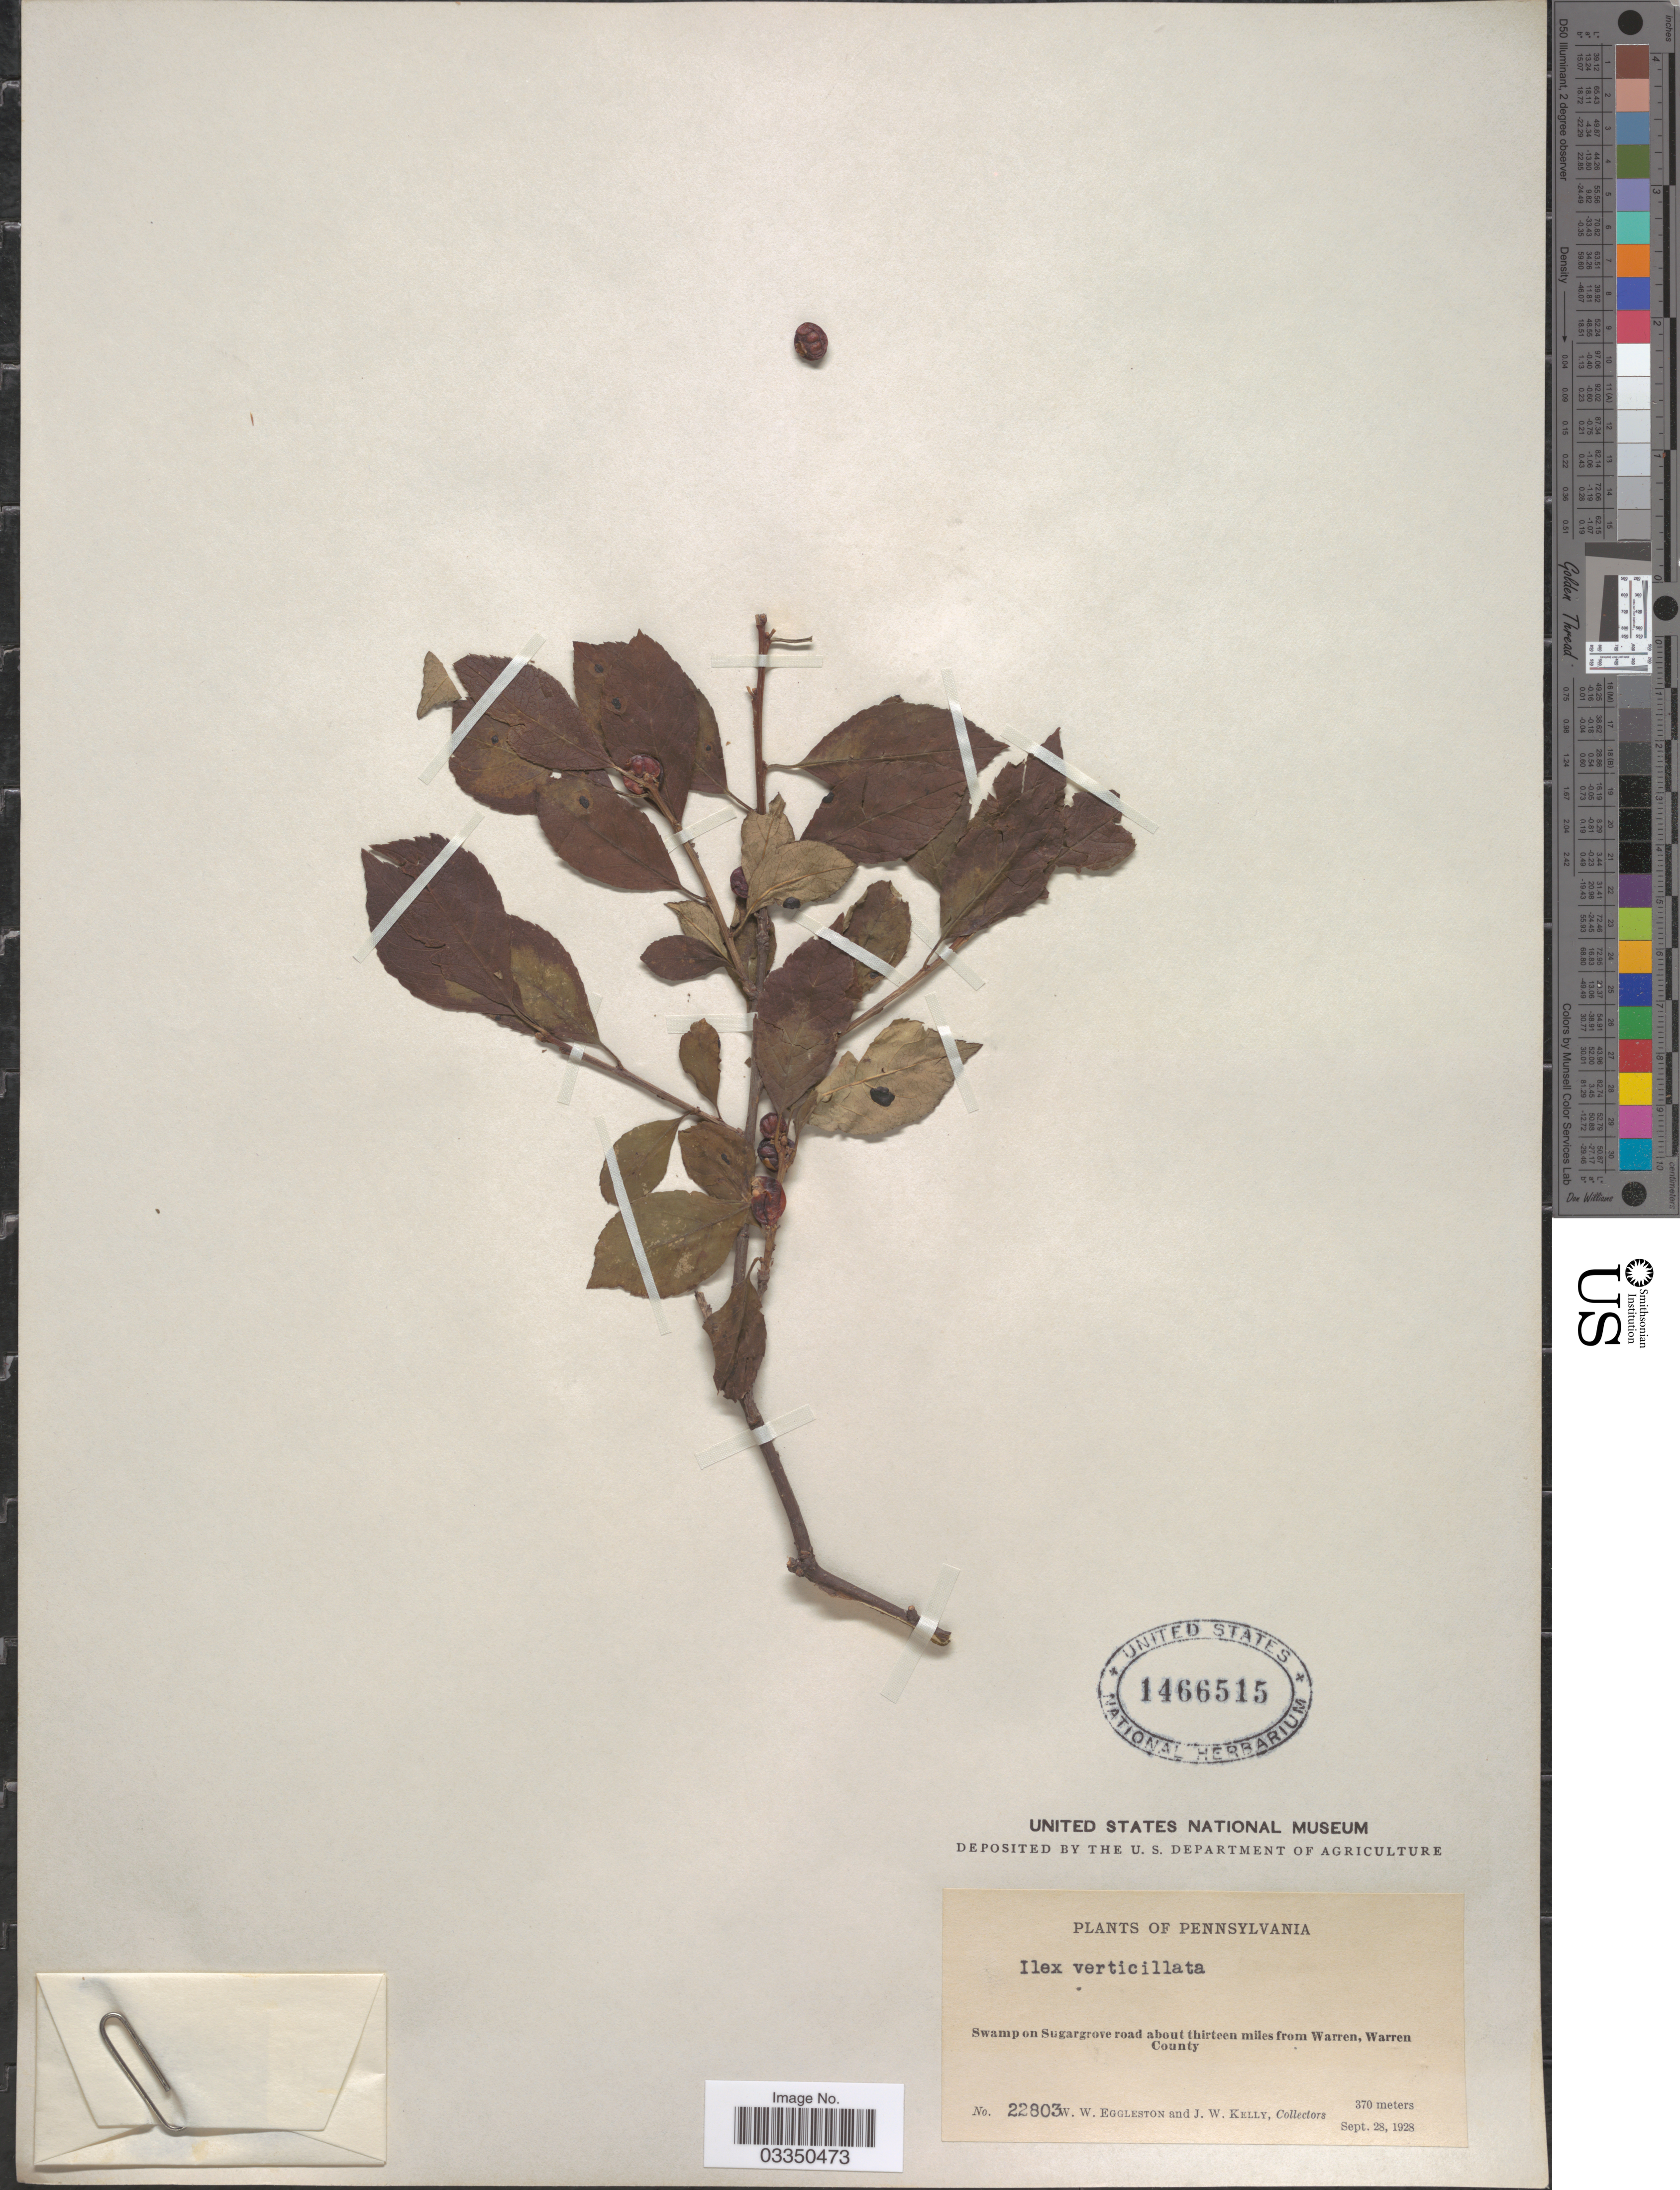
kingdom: Plantae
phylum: Tracheophyta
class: Magnoliopsida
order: Aquifoliales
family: Aquifoliaceae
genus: Ilex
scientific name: Ilex verticillata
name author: (L.) A. Gray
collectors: W. W. Eggleston & J. Kelly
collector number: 22803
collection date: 1928-09-28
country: United States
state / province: Pennsylvania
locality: Swamp on Sugargrove road about thirteen miles from Warren, Warren, Warren County.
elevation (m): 370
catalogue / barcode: US 1466515